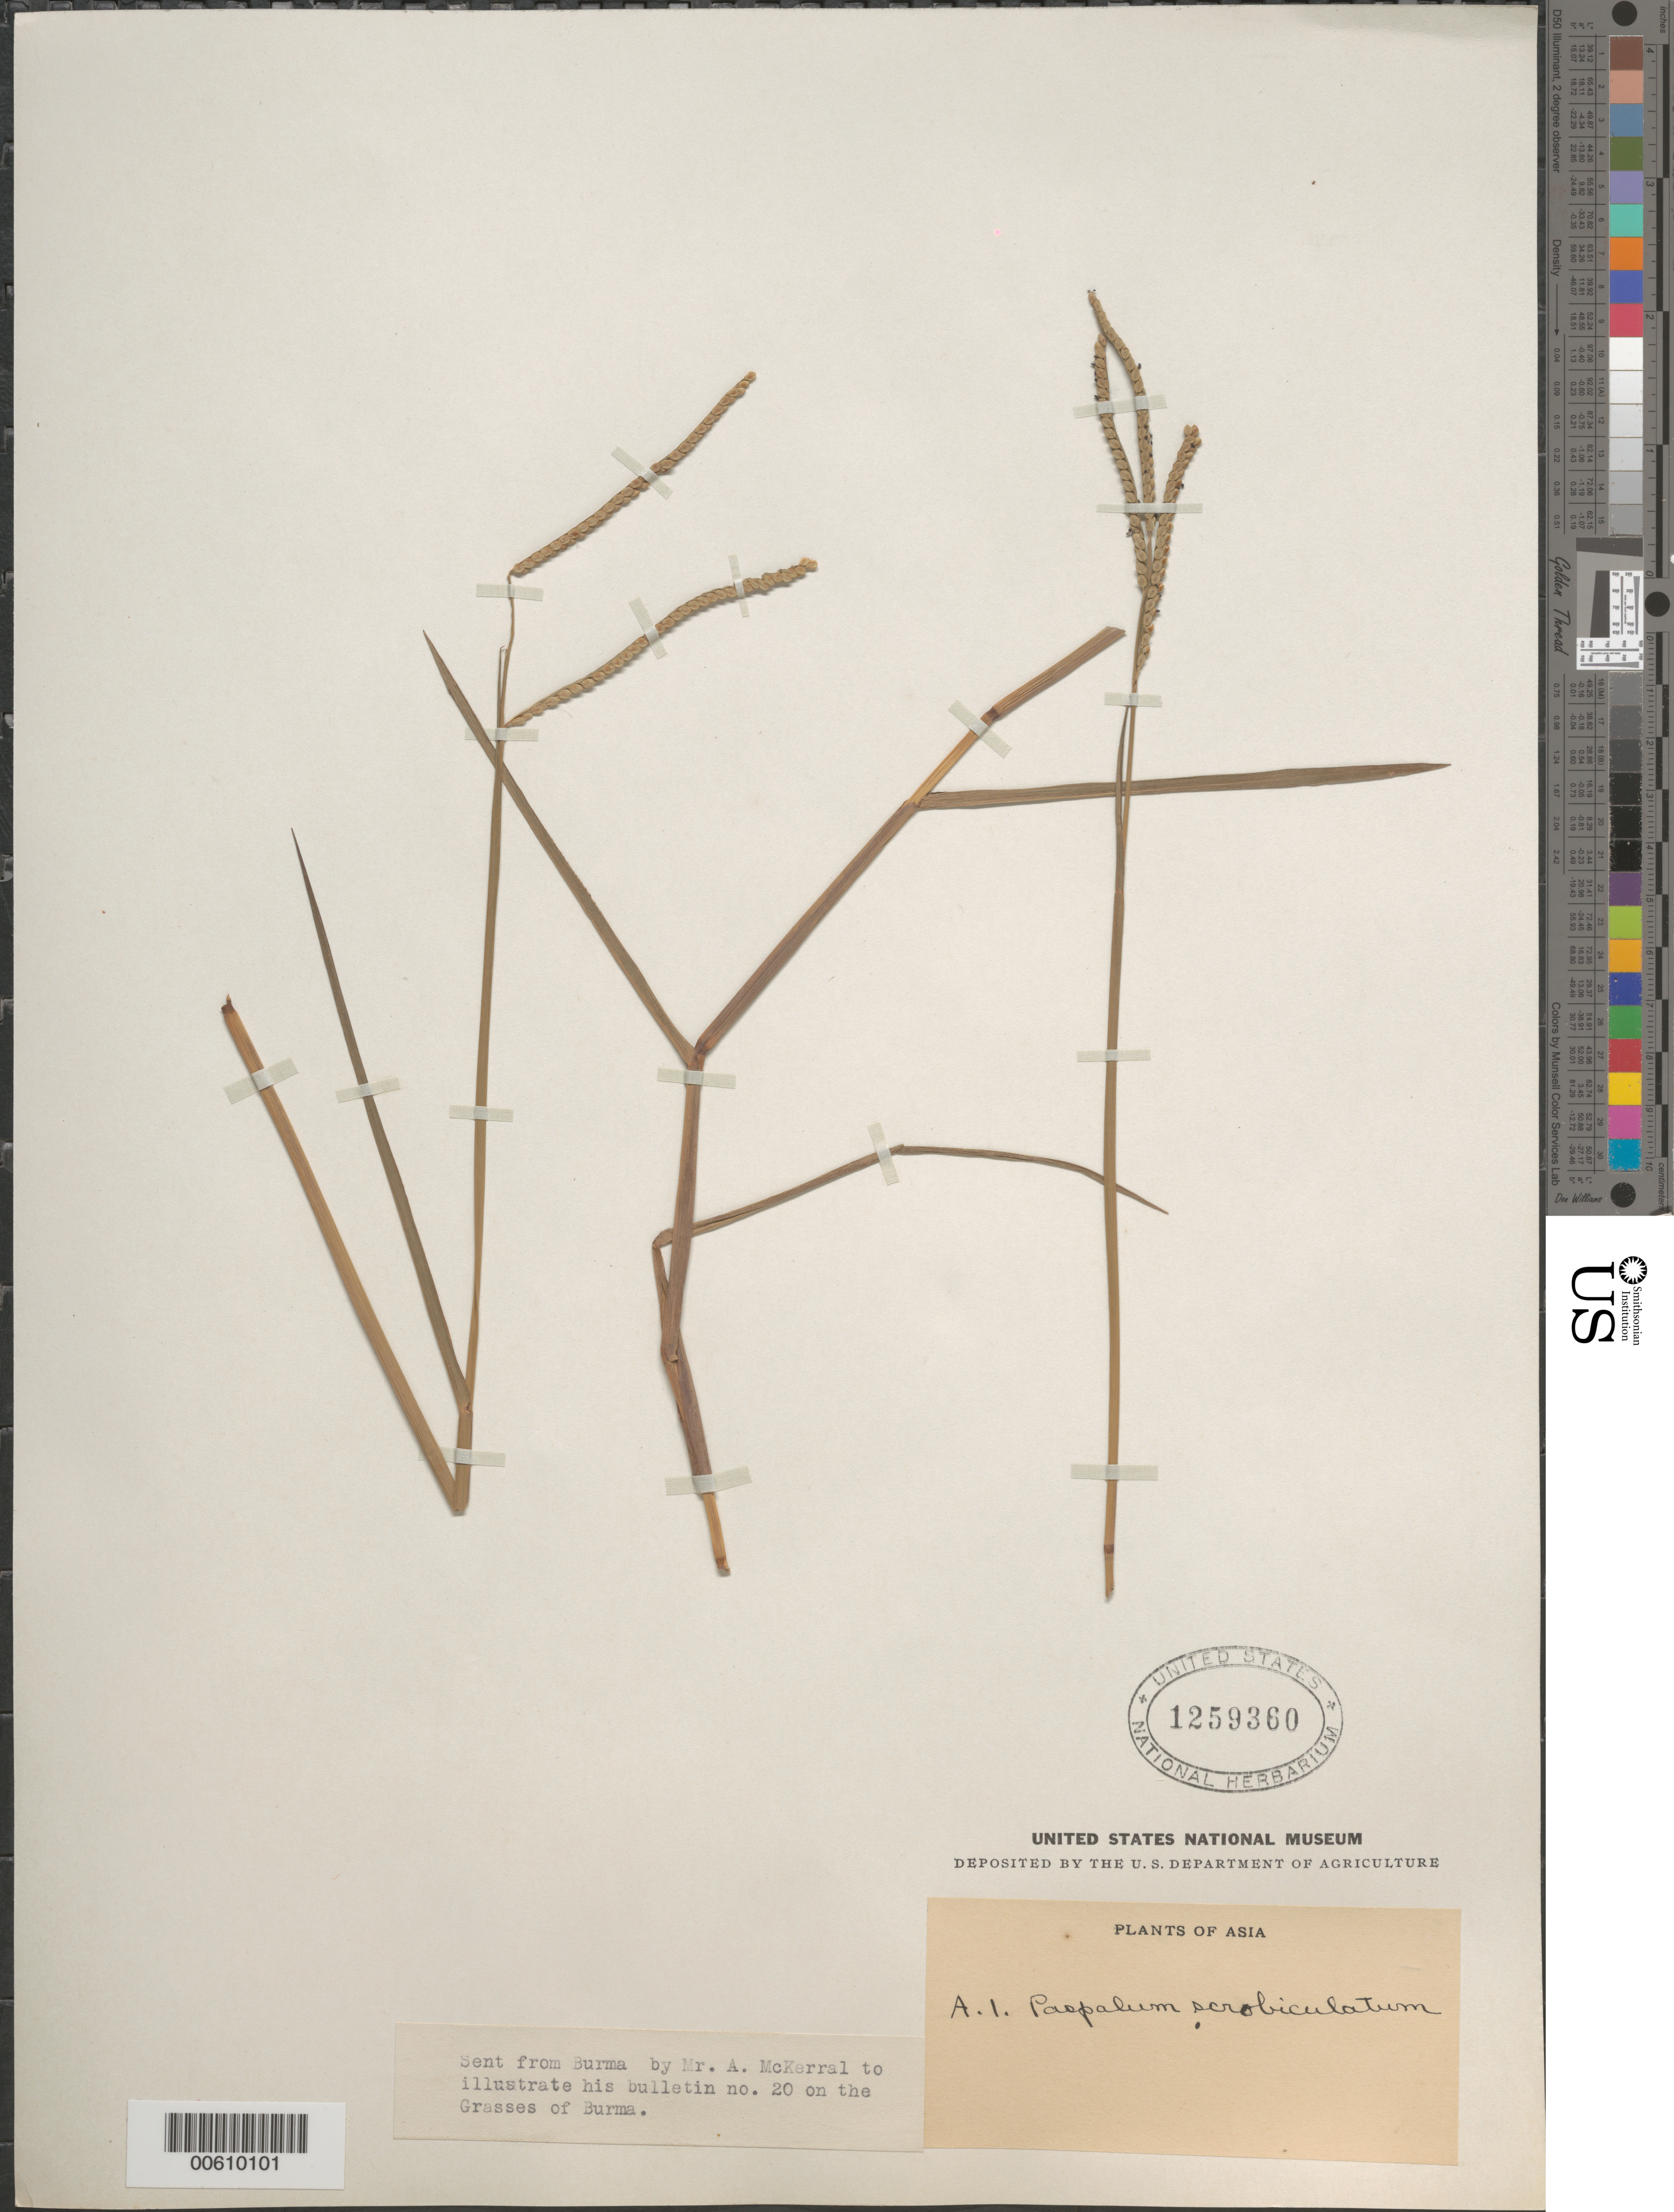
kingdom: Plantae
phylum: Tracheophyta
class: Liliopsida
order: Poales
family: Poaceae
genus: Paspalum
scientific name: Paspalum scrobiculatum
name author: L.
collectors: A. McKerral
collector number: A 1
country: Myanmar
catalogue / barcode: US 1259360